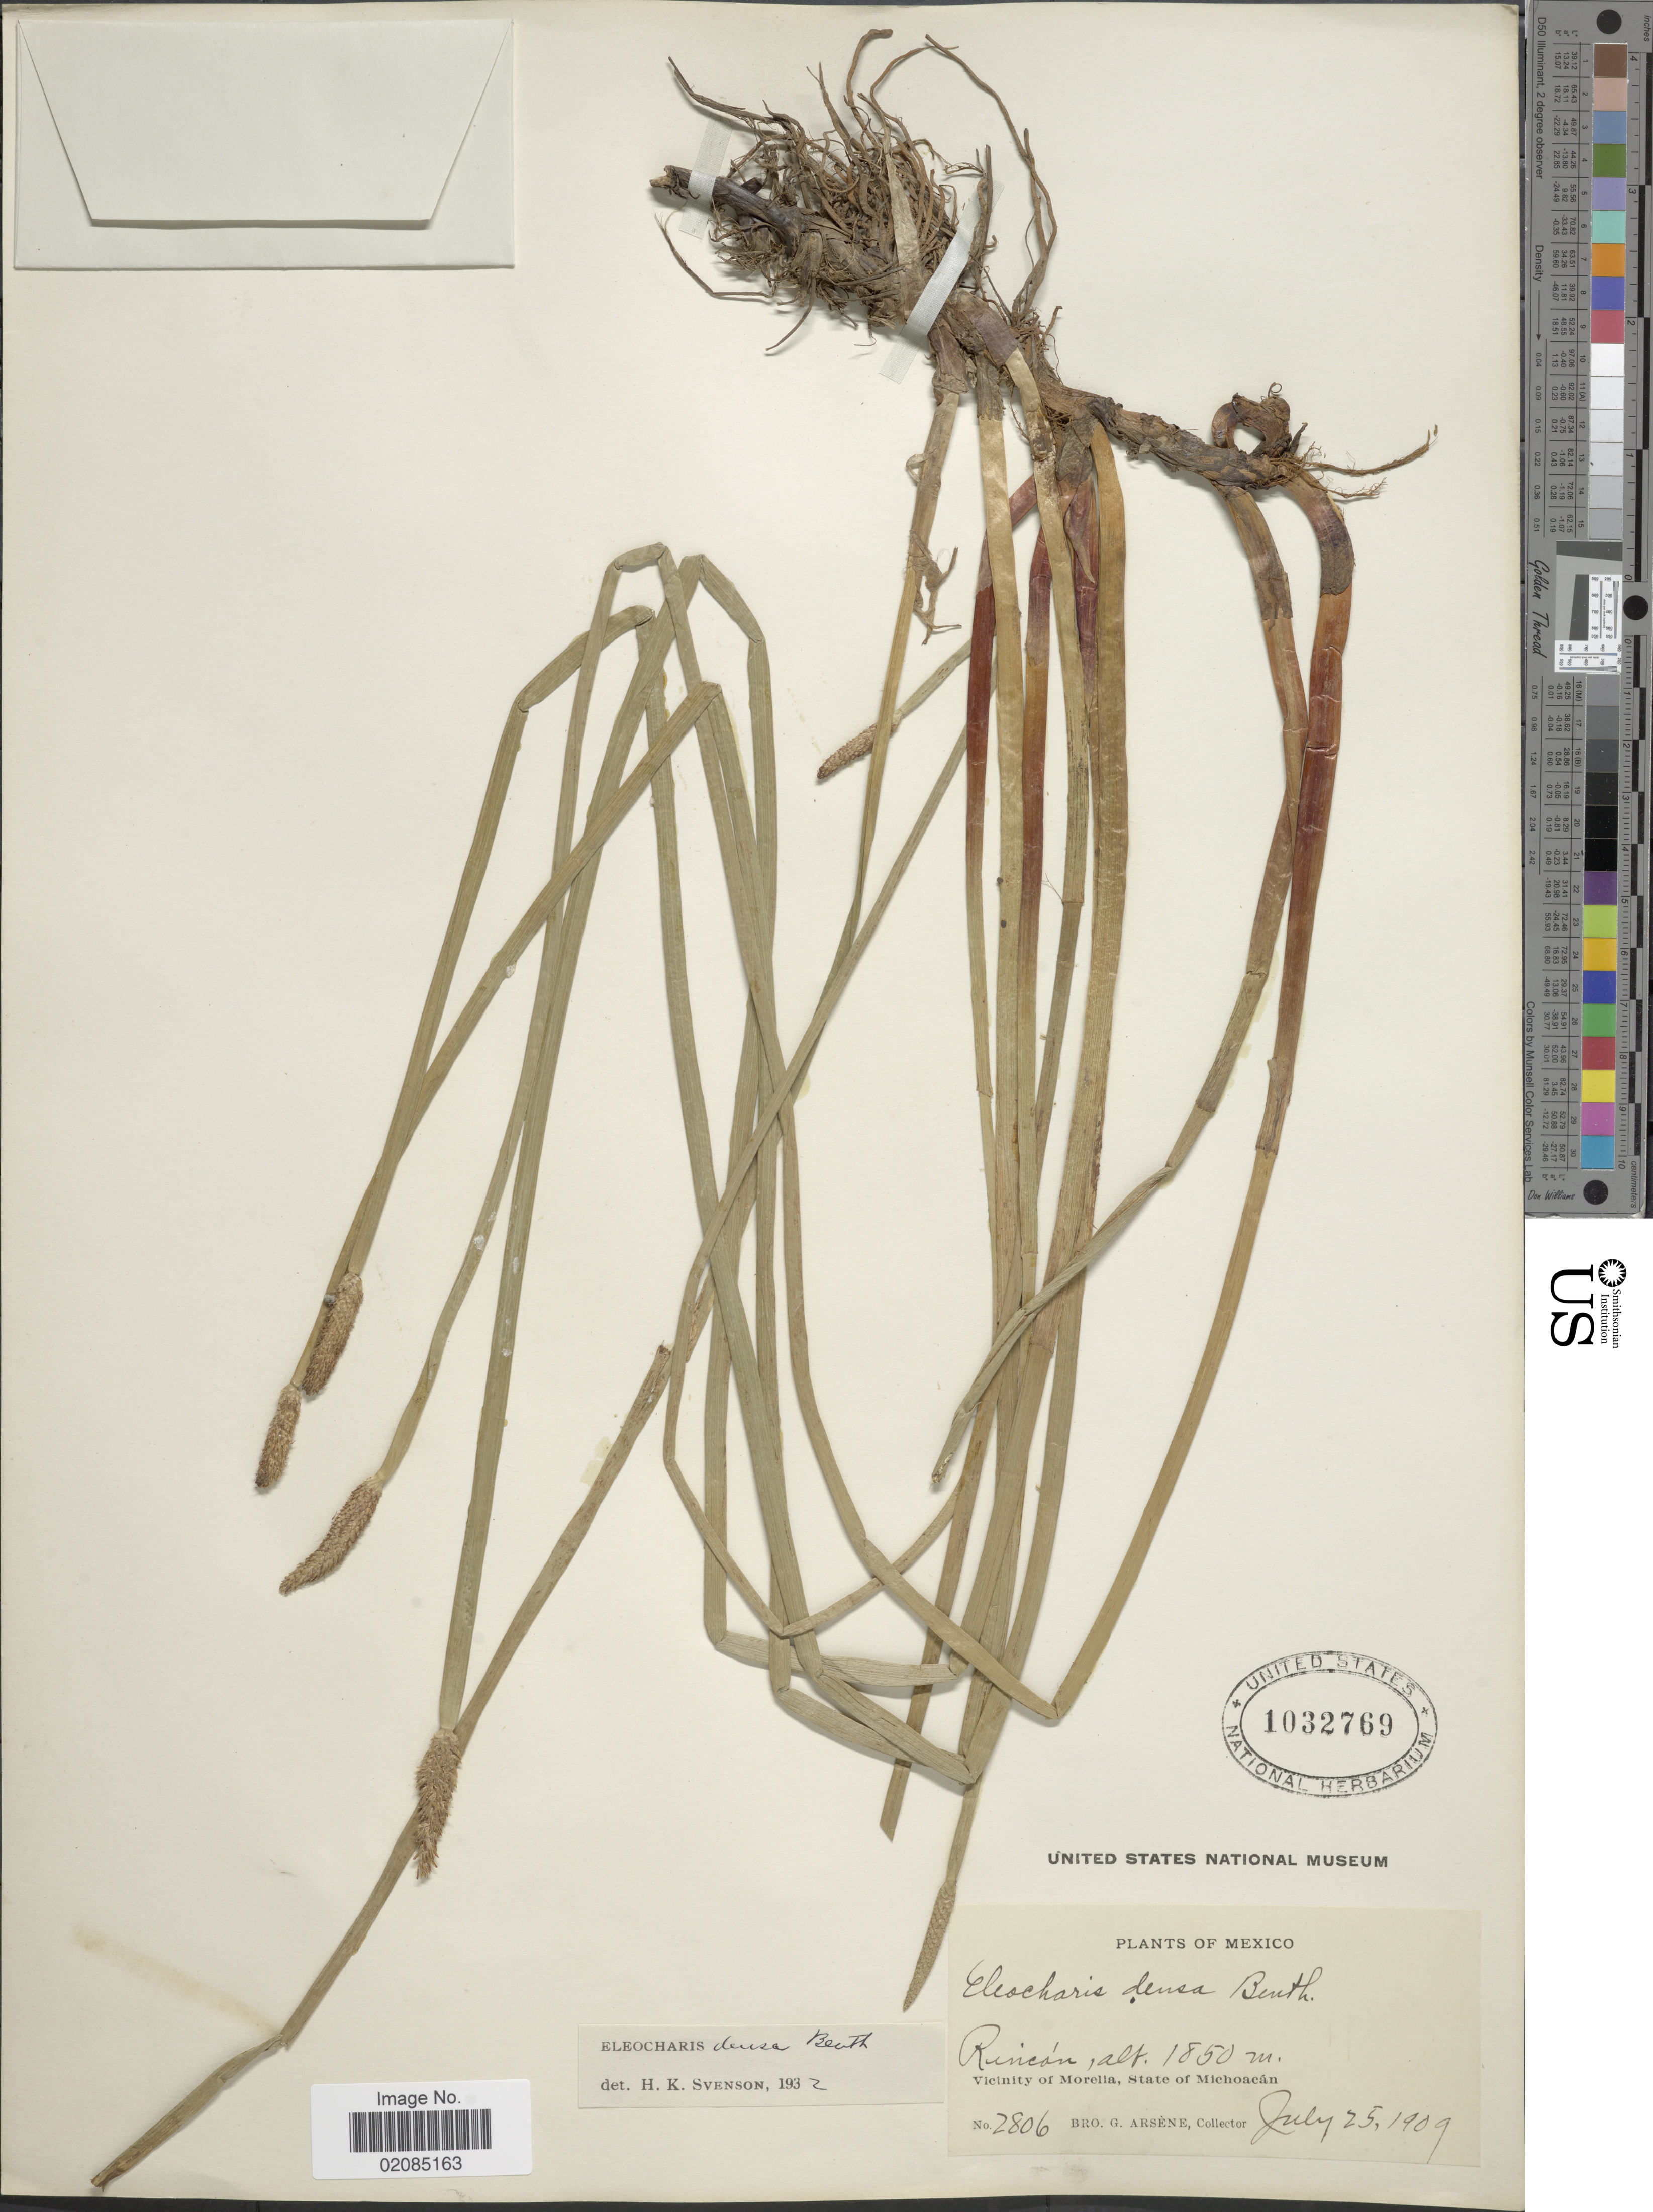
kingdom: Plantae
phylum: Tracheophyta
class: Liliopsida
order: Poales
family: Cyperaceae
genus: Eleocharis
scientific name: Eleocharis densa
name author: Benth.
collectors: Bro. G. Arsène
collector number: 2806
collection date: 1909-07-25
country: Mexico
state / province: Michoacán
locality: Rincon, vicinity of Morelia, State of Michoacan.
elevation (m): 1850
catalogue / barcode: US 1032769